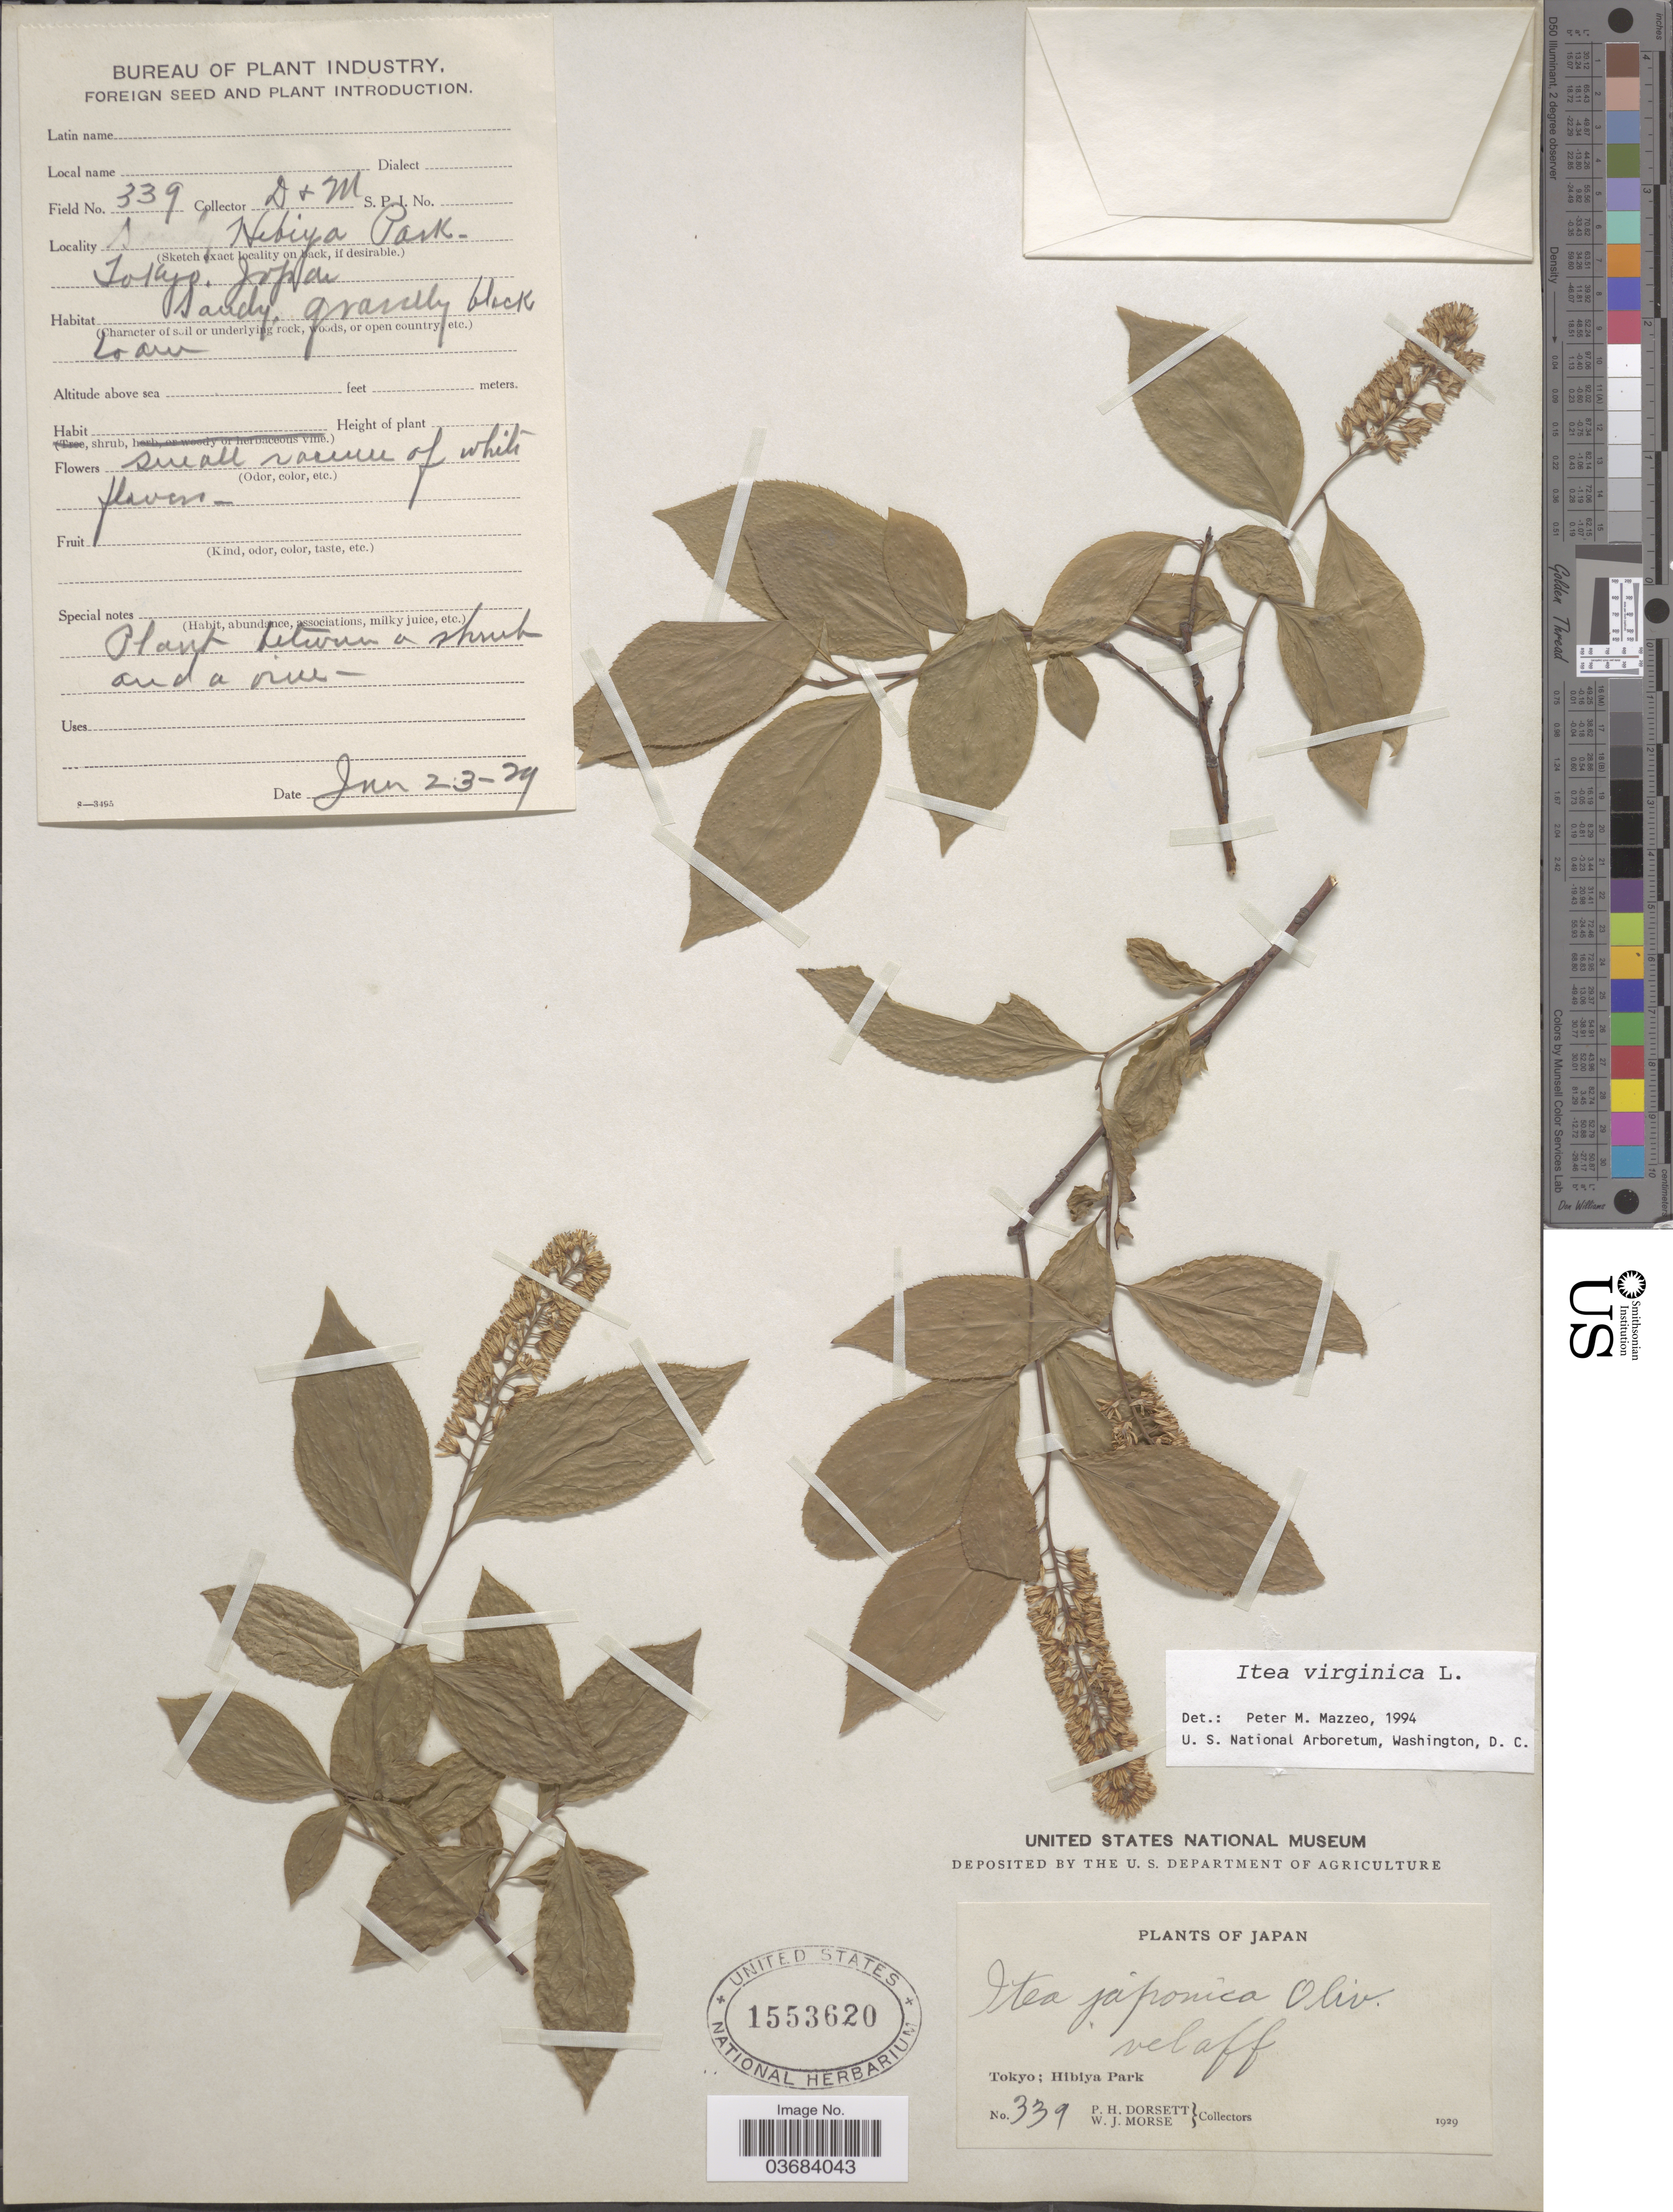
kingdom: Plantae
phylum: Tracheophyta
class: Magnoliopsida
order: Saxifragales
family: Iteaceae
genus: Itea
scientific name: Itea virginica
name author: L.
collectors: P. H. Dorsett & W. J. Morse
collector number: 339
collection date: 1929-06-23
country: Japan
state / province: Tokyo, Federal City of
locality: Hibiya Park.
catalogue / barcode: US 1553620